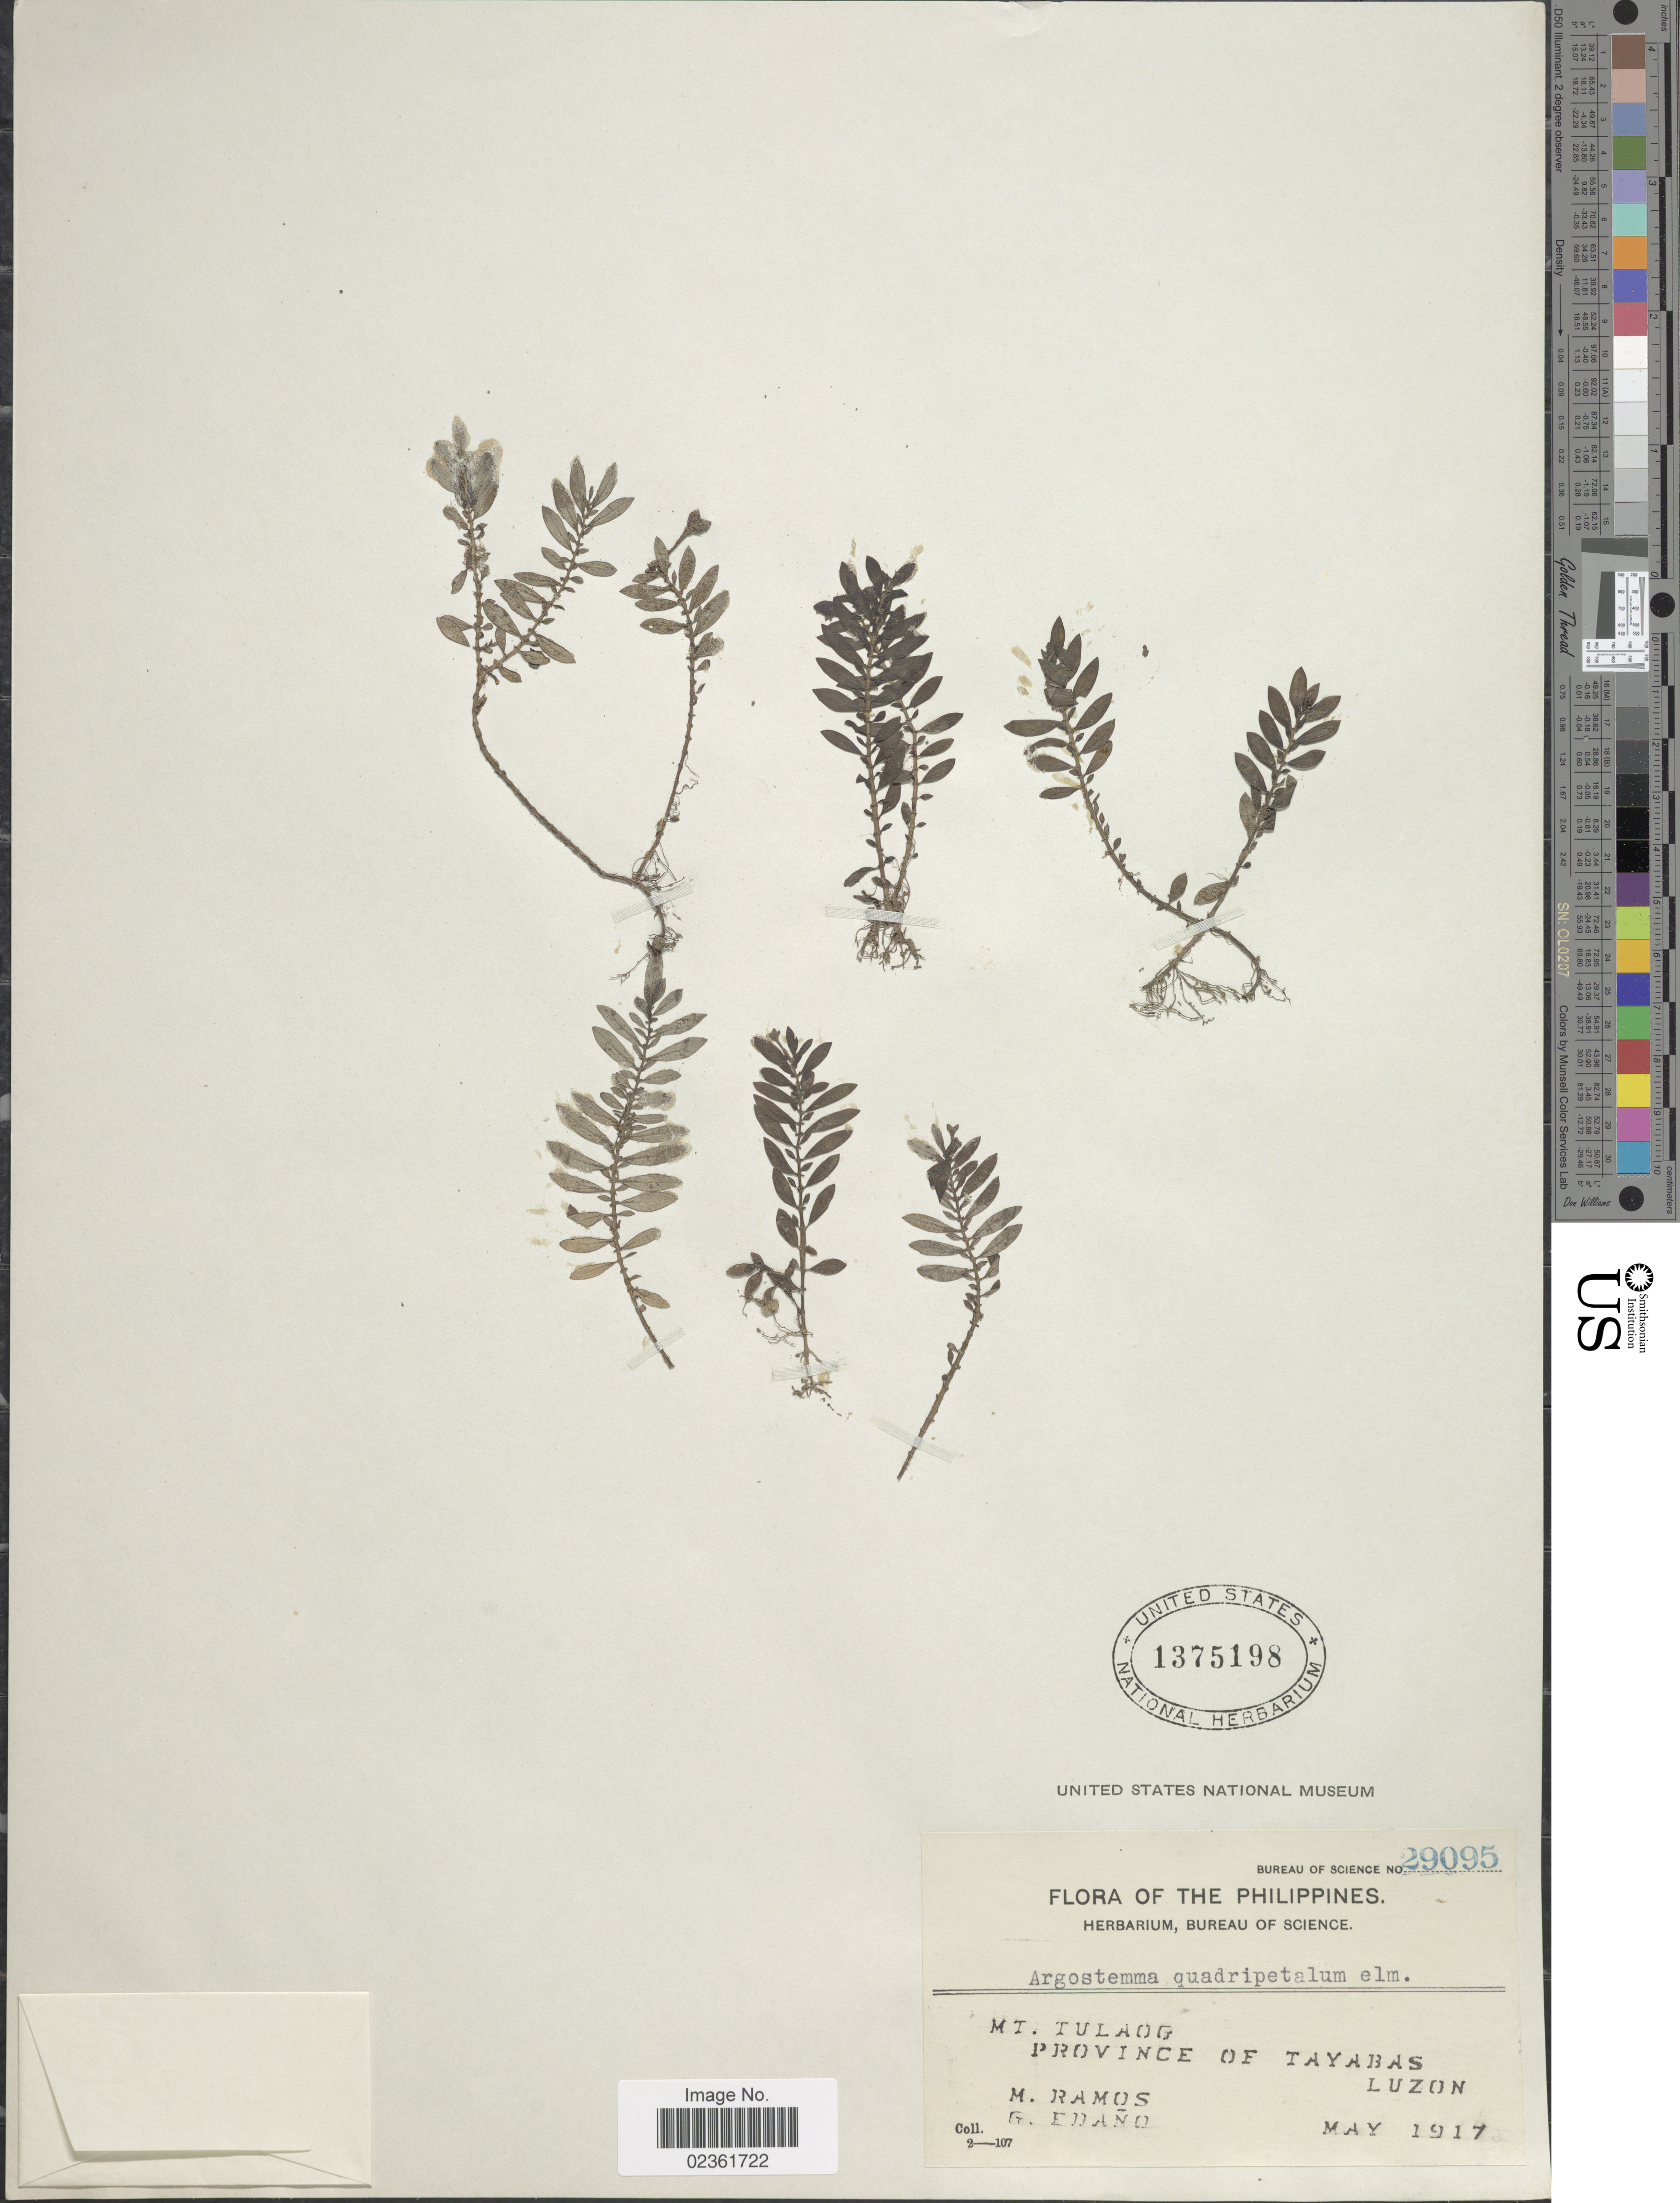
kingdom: Plantae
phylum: Tracheophyta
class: Magnoliopsida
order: Gentianales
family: Rubiaceae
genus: Argostemma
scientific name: Argostemma quadripetalum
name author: Elmer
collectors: M. Ramos & G. Edaño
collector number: Bureau of Science 29095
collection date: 1917-05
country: Philippines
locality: Mt. Tulaog, Province of Tayabas, Luzon.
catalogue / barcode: US 1375198